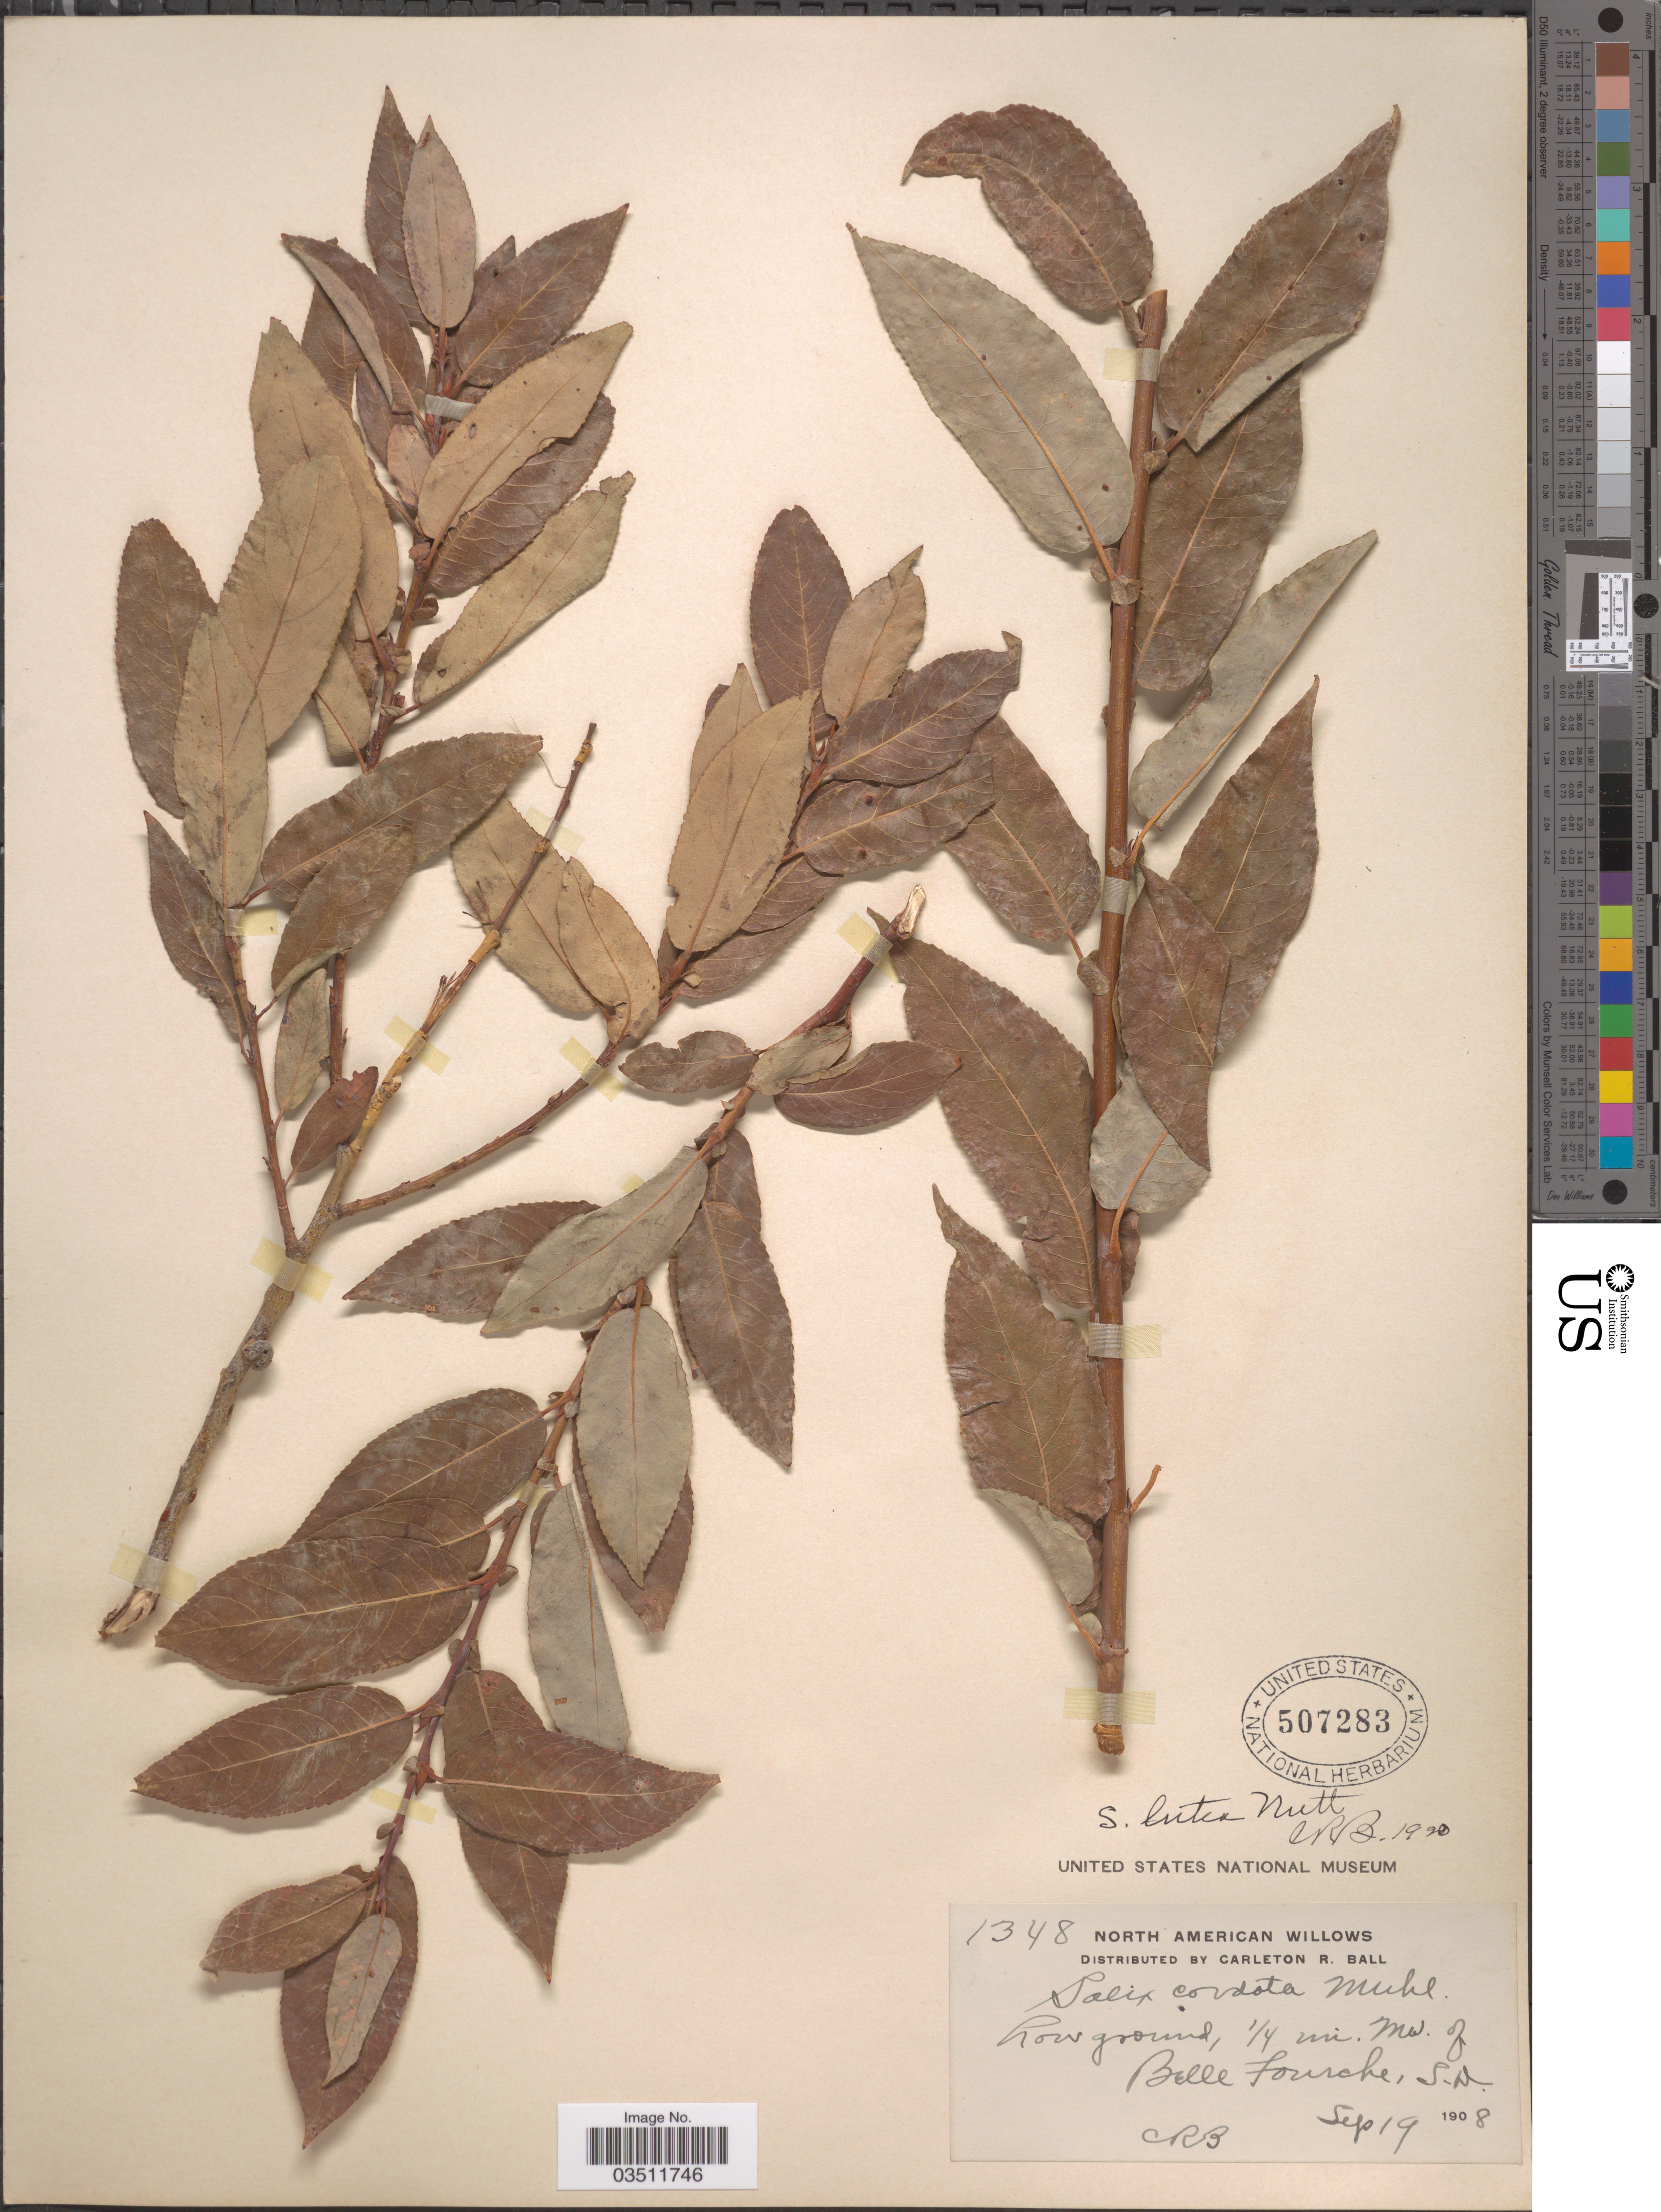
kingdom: Plantae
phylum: Tracheophyta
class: Magnoliopsida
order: Malpighiales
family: Salicaceae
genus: Salix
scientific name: Salix lutea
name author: Nutt.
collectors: C. R. Ball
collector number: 1348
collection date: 1908-09-19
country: United States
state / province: South Dakota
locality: ¼ mi. Nw. of Belle Fourche.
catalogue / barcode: US 507283